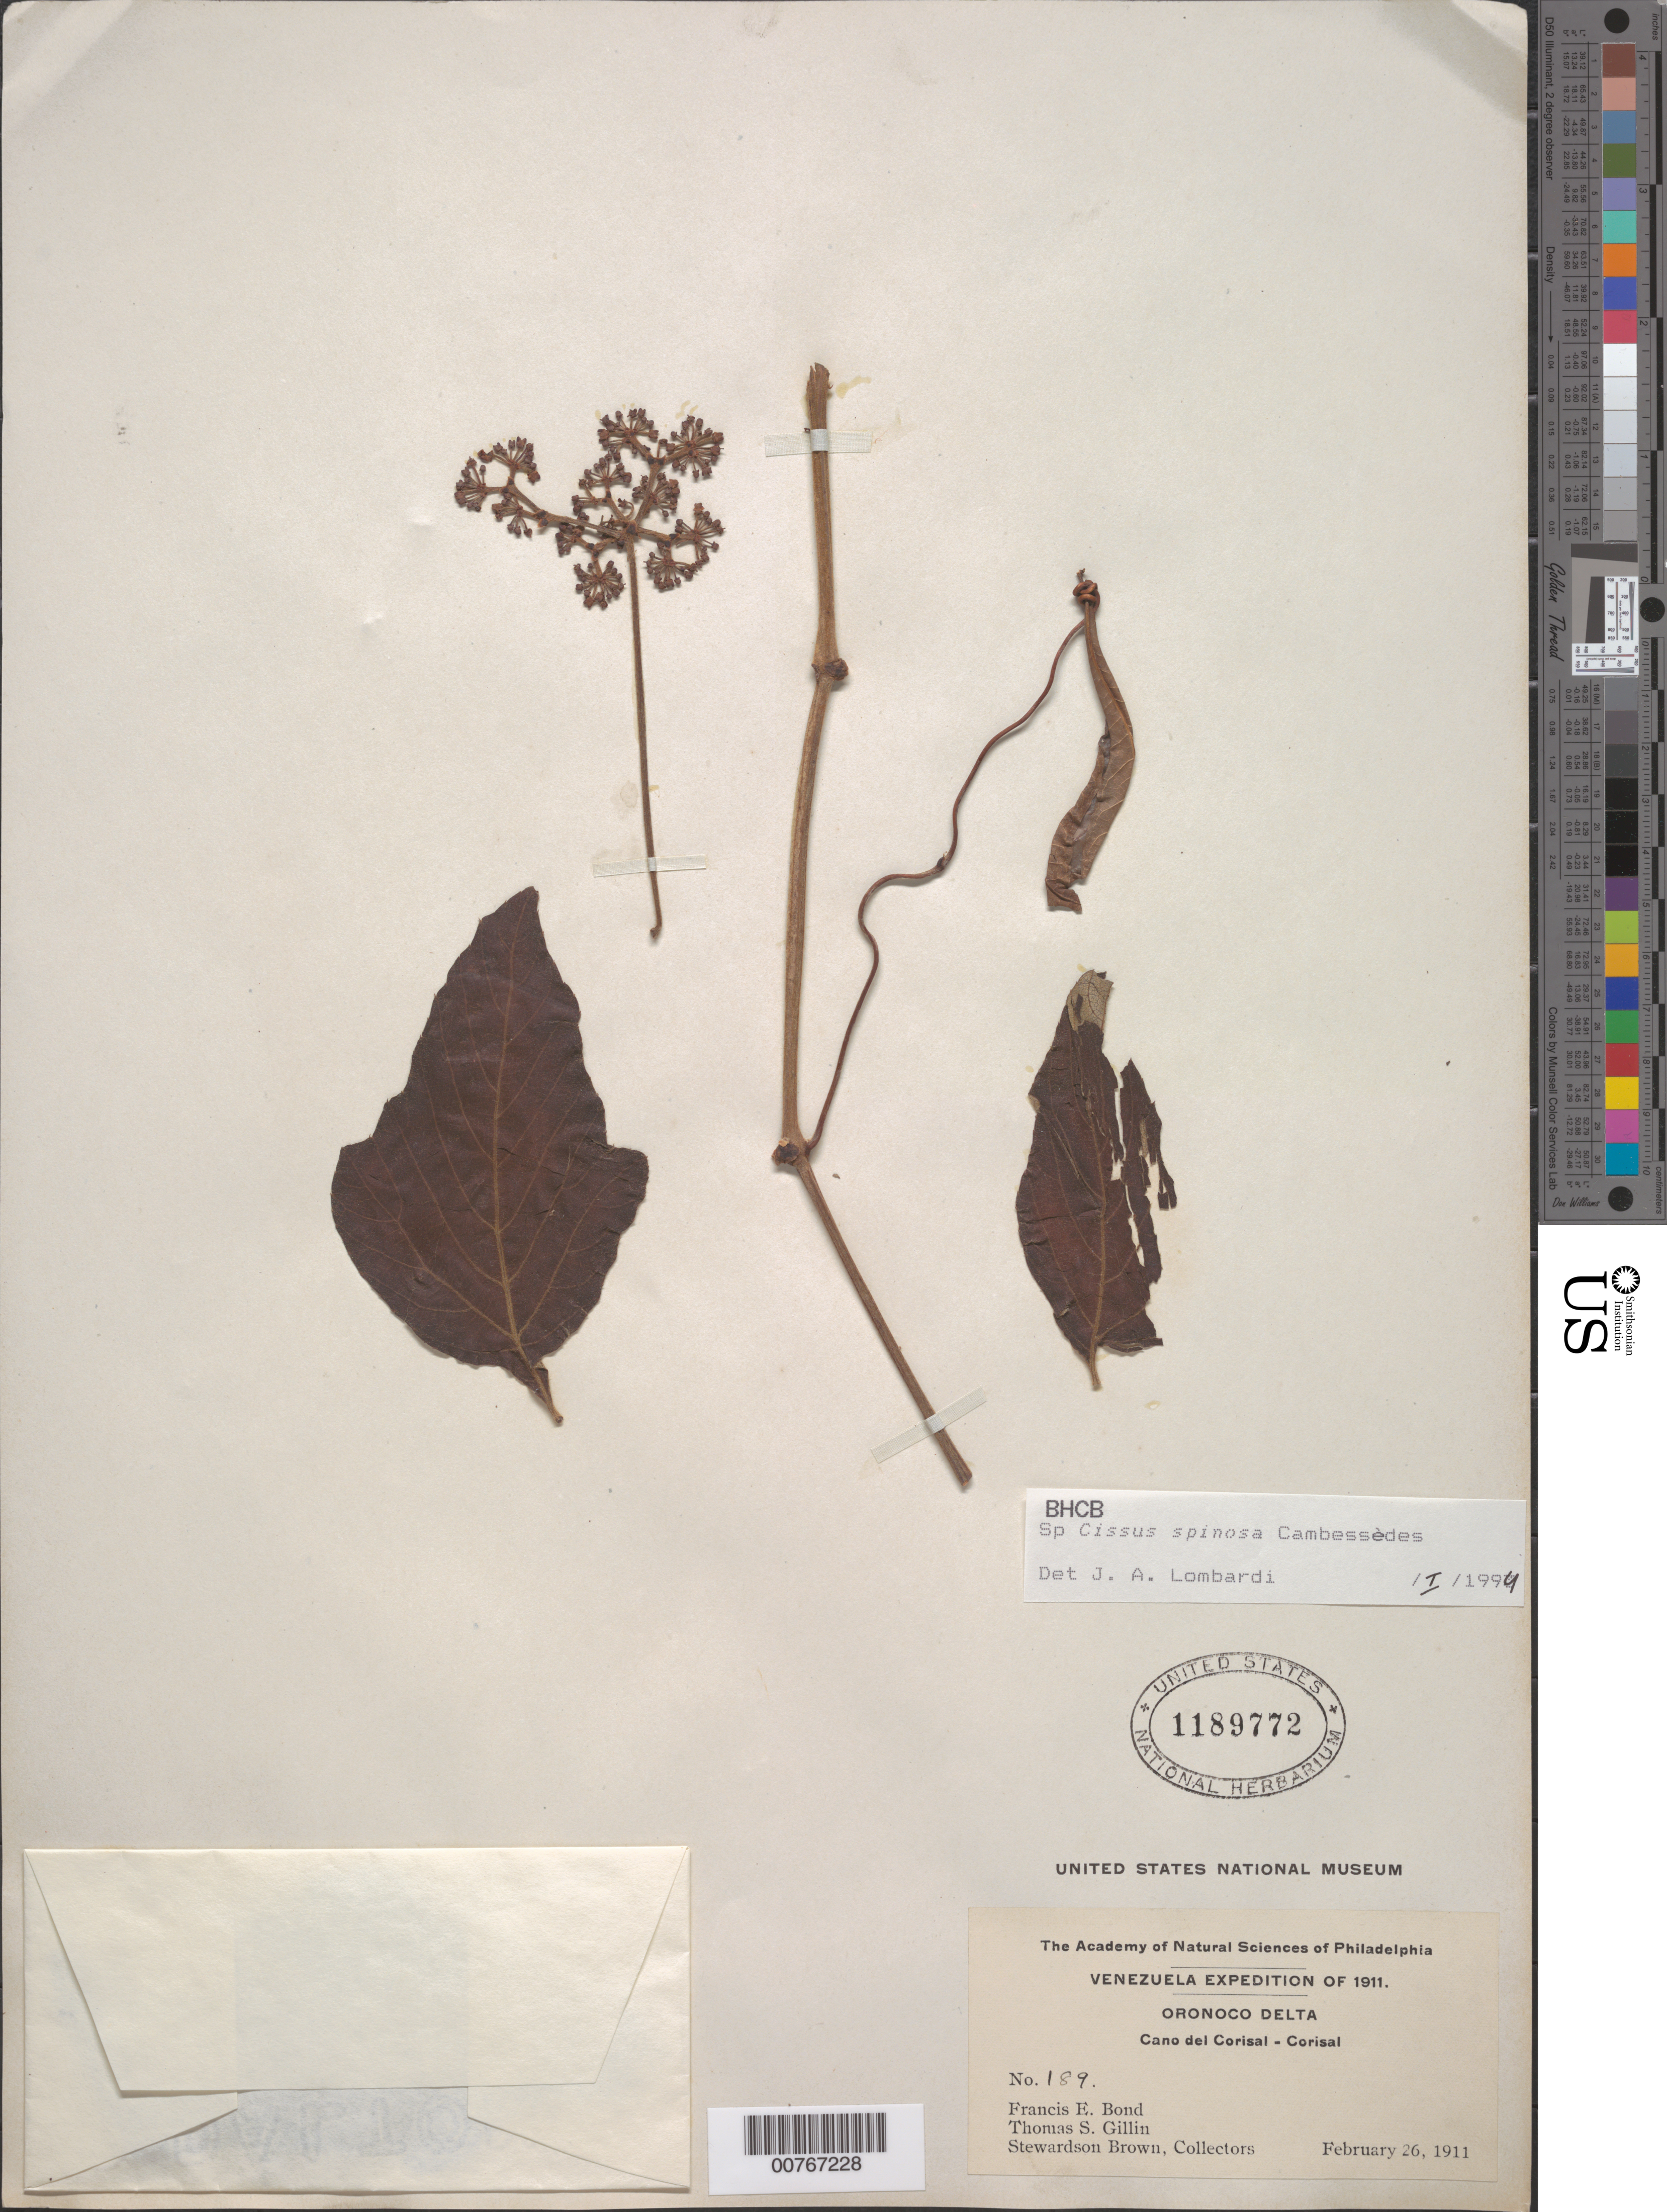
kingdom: Plantae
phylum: Tracheophyta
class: Magnoliopsida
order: Vitales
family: Vitaceae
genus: Cissus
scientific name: Cissus spinosa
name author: Cambess.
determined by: Lombardi, Julio A.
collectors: F. Bond, T. Gillin & S. Brown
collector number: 189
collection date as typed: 26-28 February 1911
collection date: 1911-02-26/1911-02-28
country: Venezuela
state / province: Monagas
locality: Corozal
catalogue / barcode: US 1189772